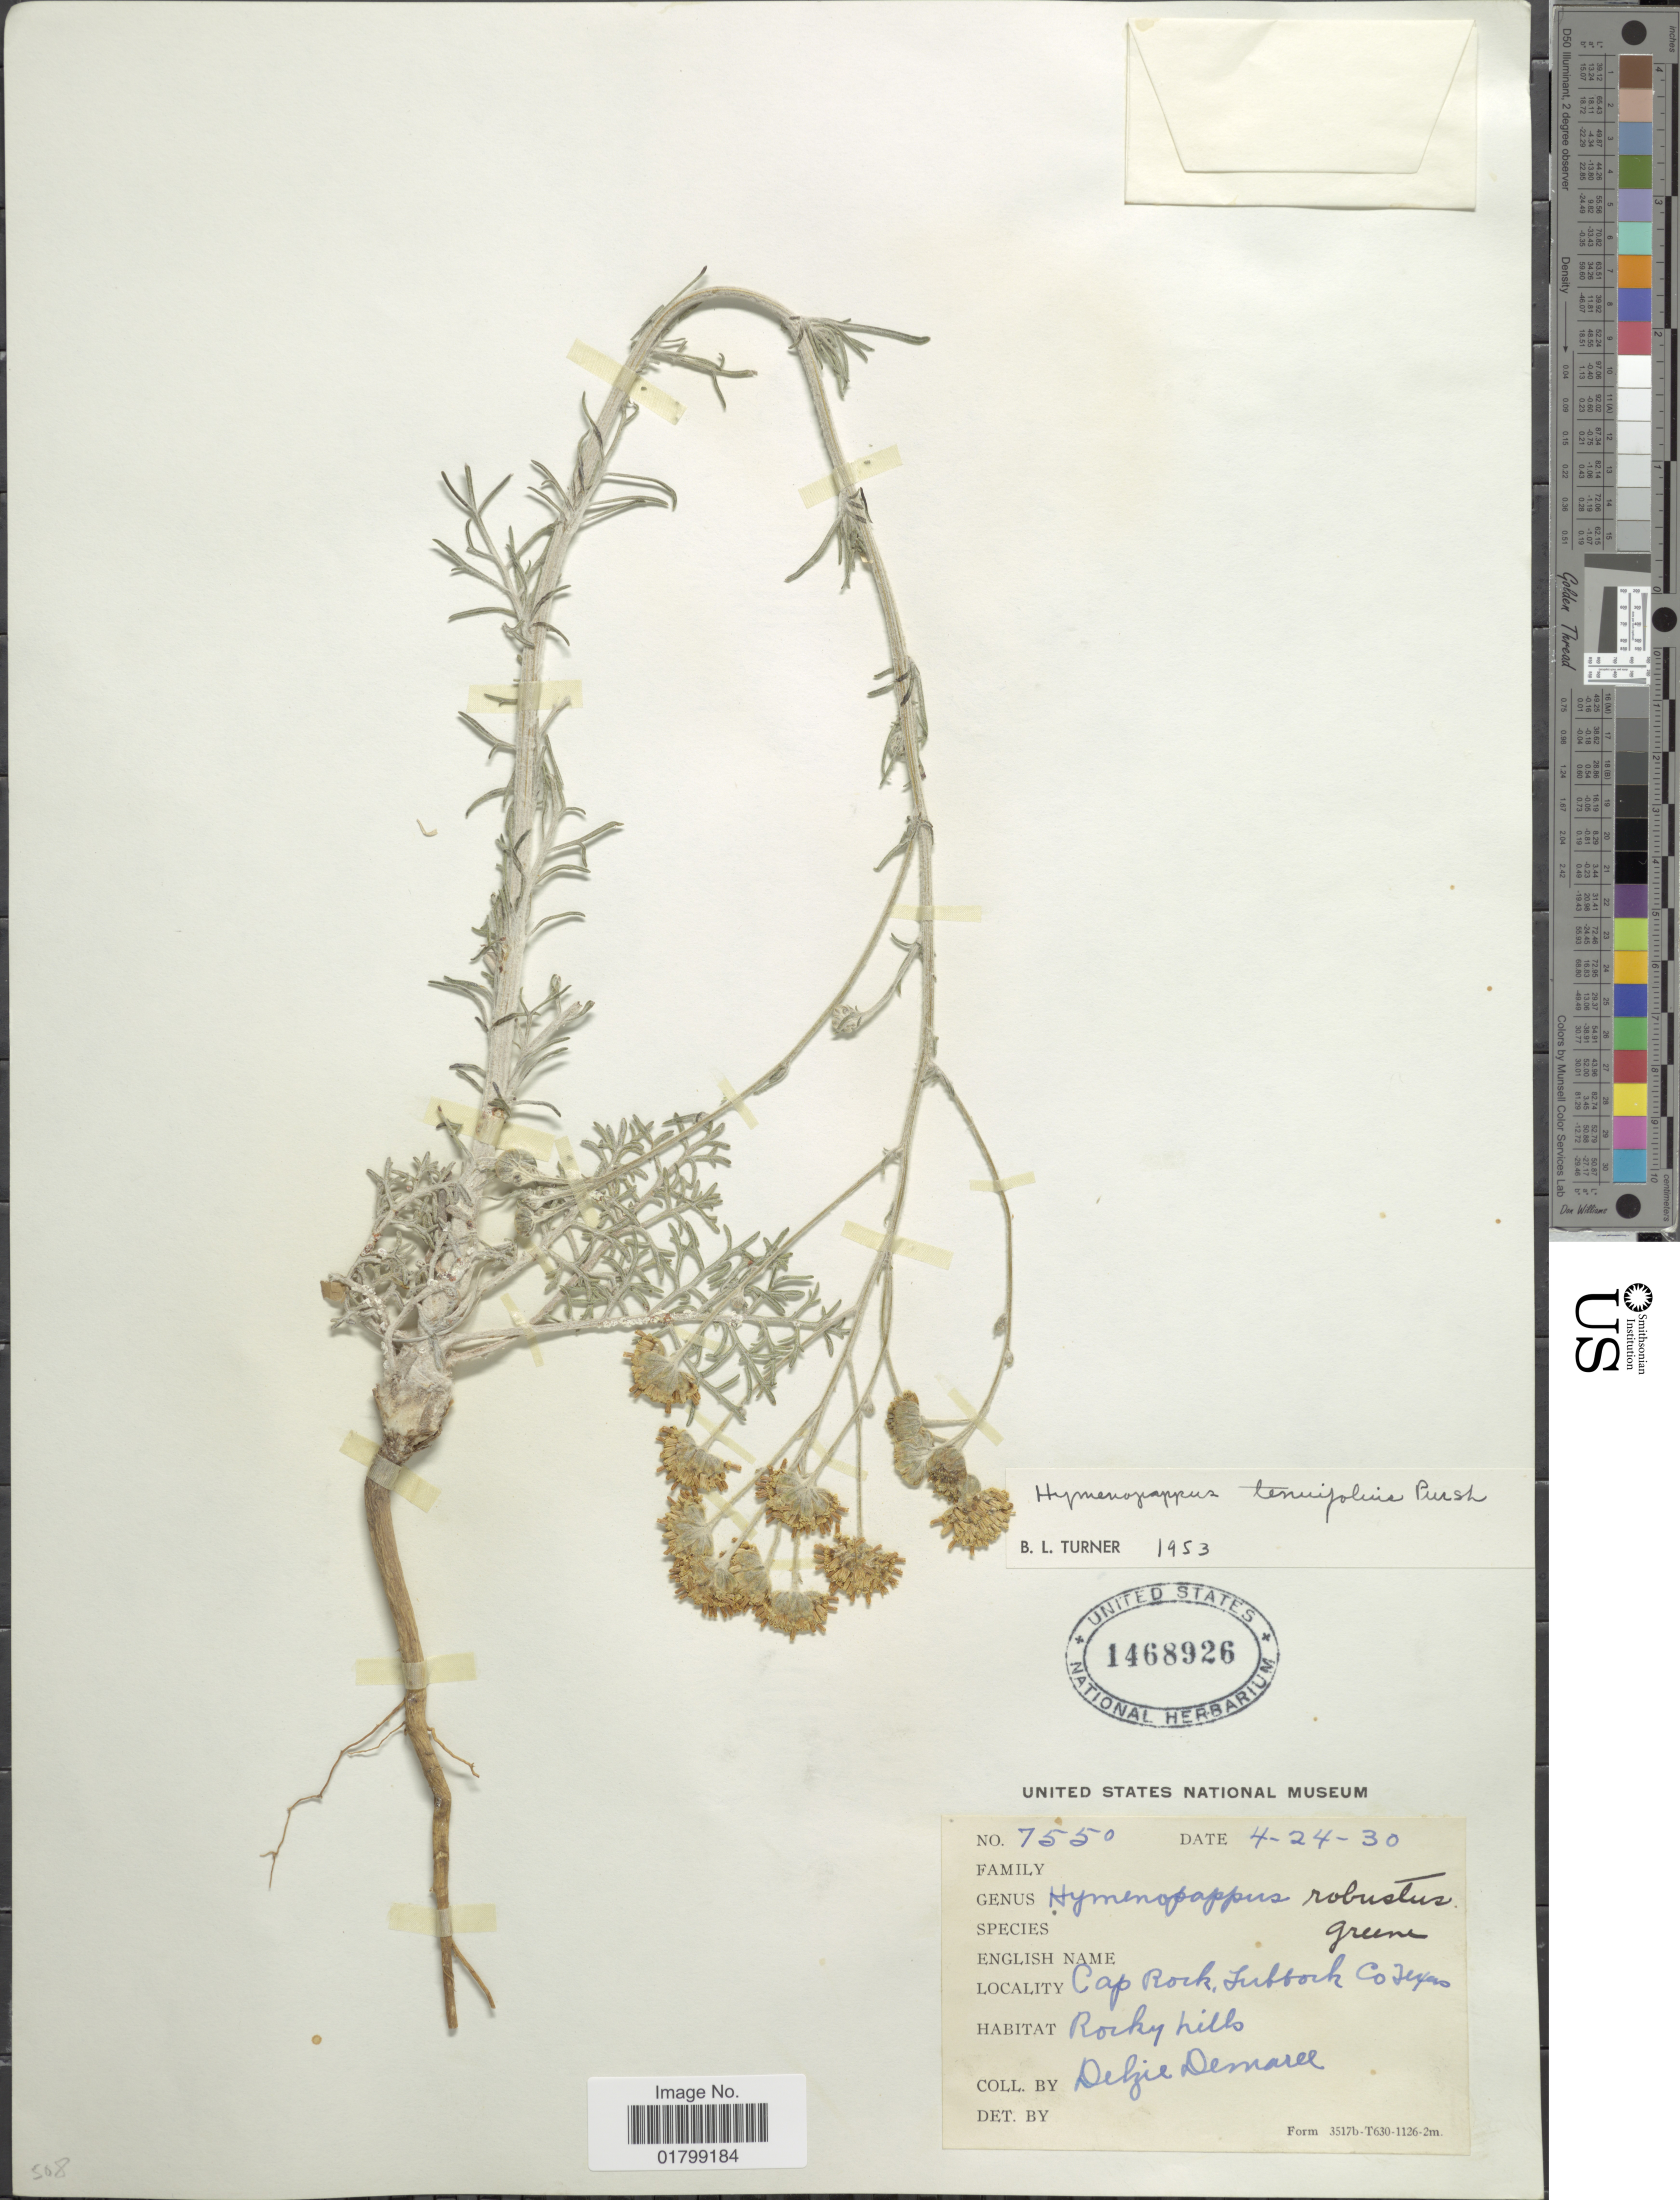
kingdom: Plantae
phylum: Tracheophyta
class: Magnoliopsida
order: Asterales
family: Asteraceae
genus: Hymenopappus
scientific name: Hymenopappus tenuifolius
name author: Pursh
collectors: D. Demaree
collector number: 7550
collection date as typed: Transcribed d/m/y: 24/4/30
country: United States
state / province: Texas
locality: Cap Rock, Lubbock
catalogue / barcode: US 1468926